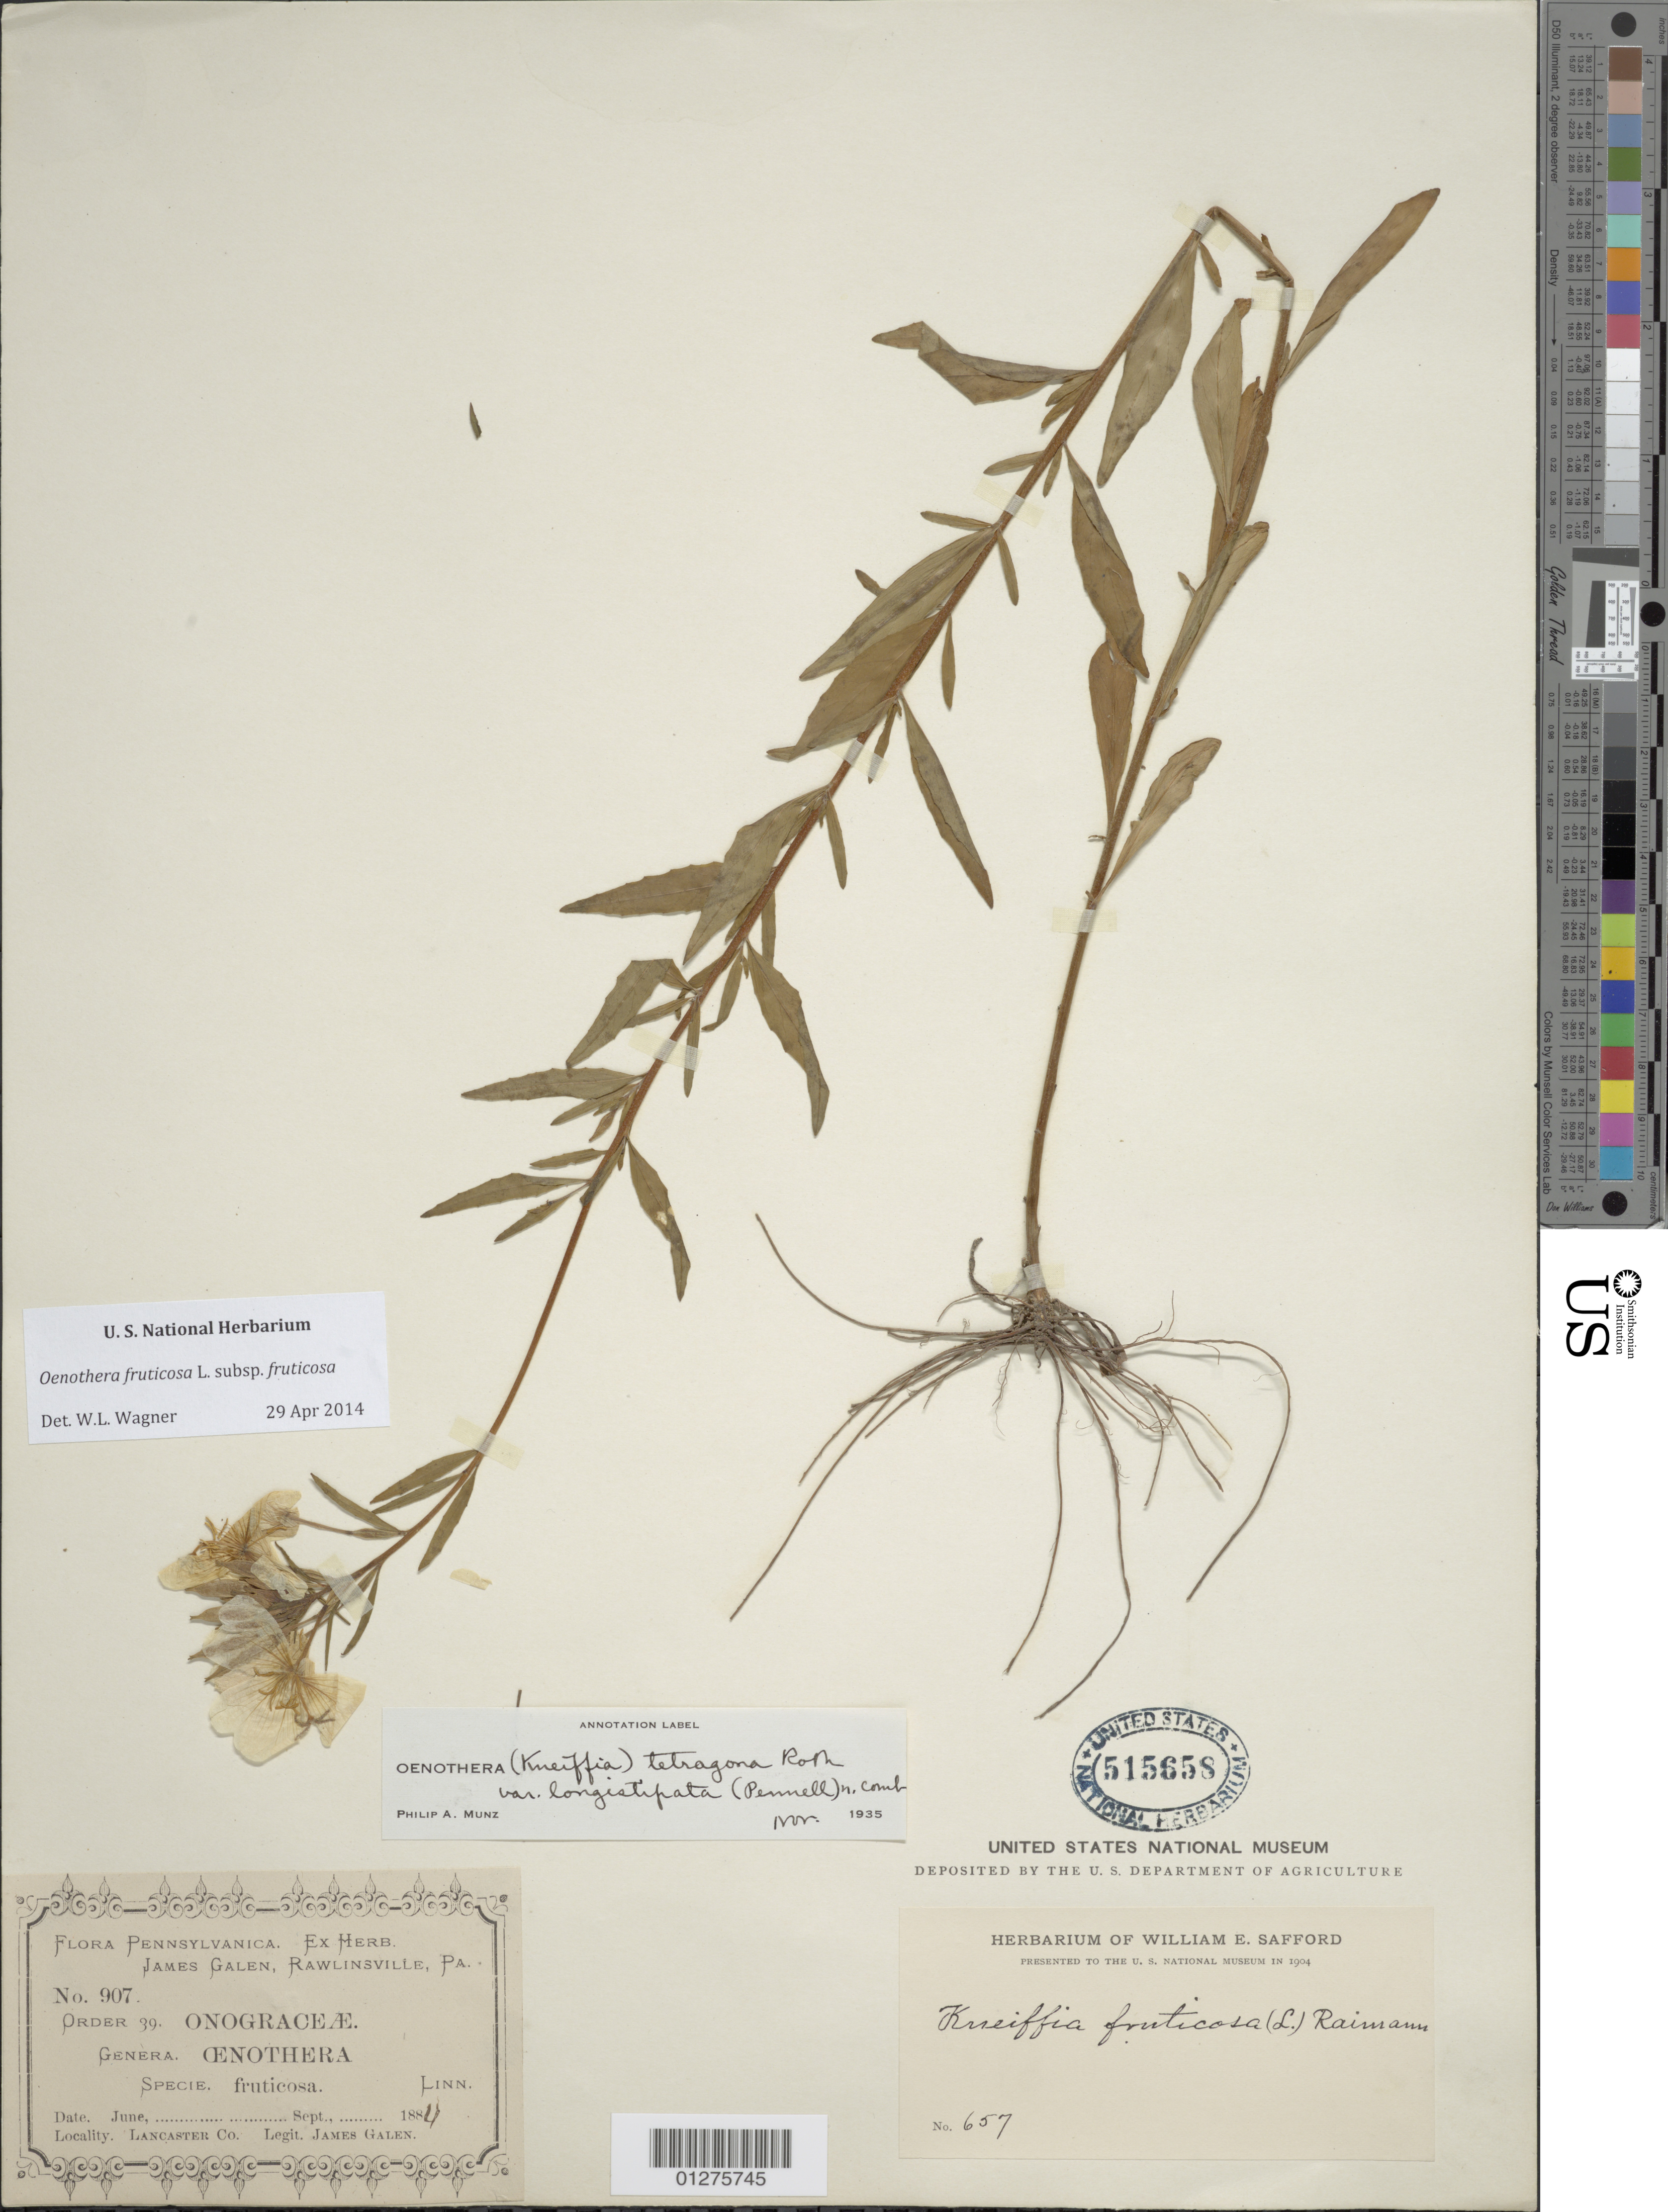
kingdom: Plantae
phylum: Tracheophyta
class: Magnoliopsida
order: Myrtales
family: Onagraceae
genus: Oenothera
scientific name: Oenothera fruticosa subsp. fruticosa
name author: L.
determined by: Wagner, W. L., (BOT), Smithsonian Institution - National Museum of Natural History (UNITED STATES)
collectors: J. Galen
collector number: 657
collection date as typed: Jun---- Sep----1884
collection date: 1884-06/1884-09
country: United States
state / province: Pennsylvania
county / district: Lancaster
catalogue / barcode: US 515658